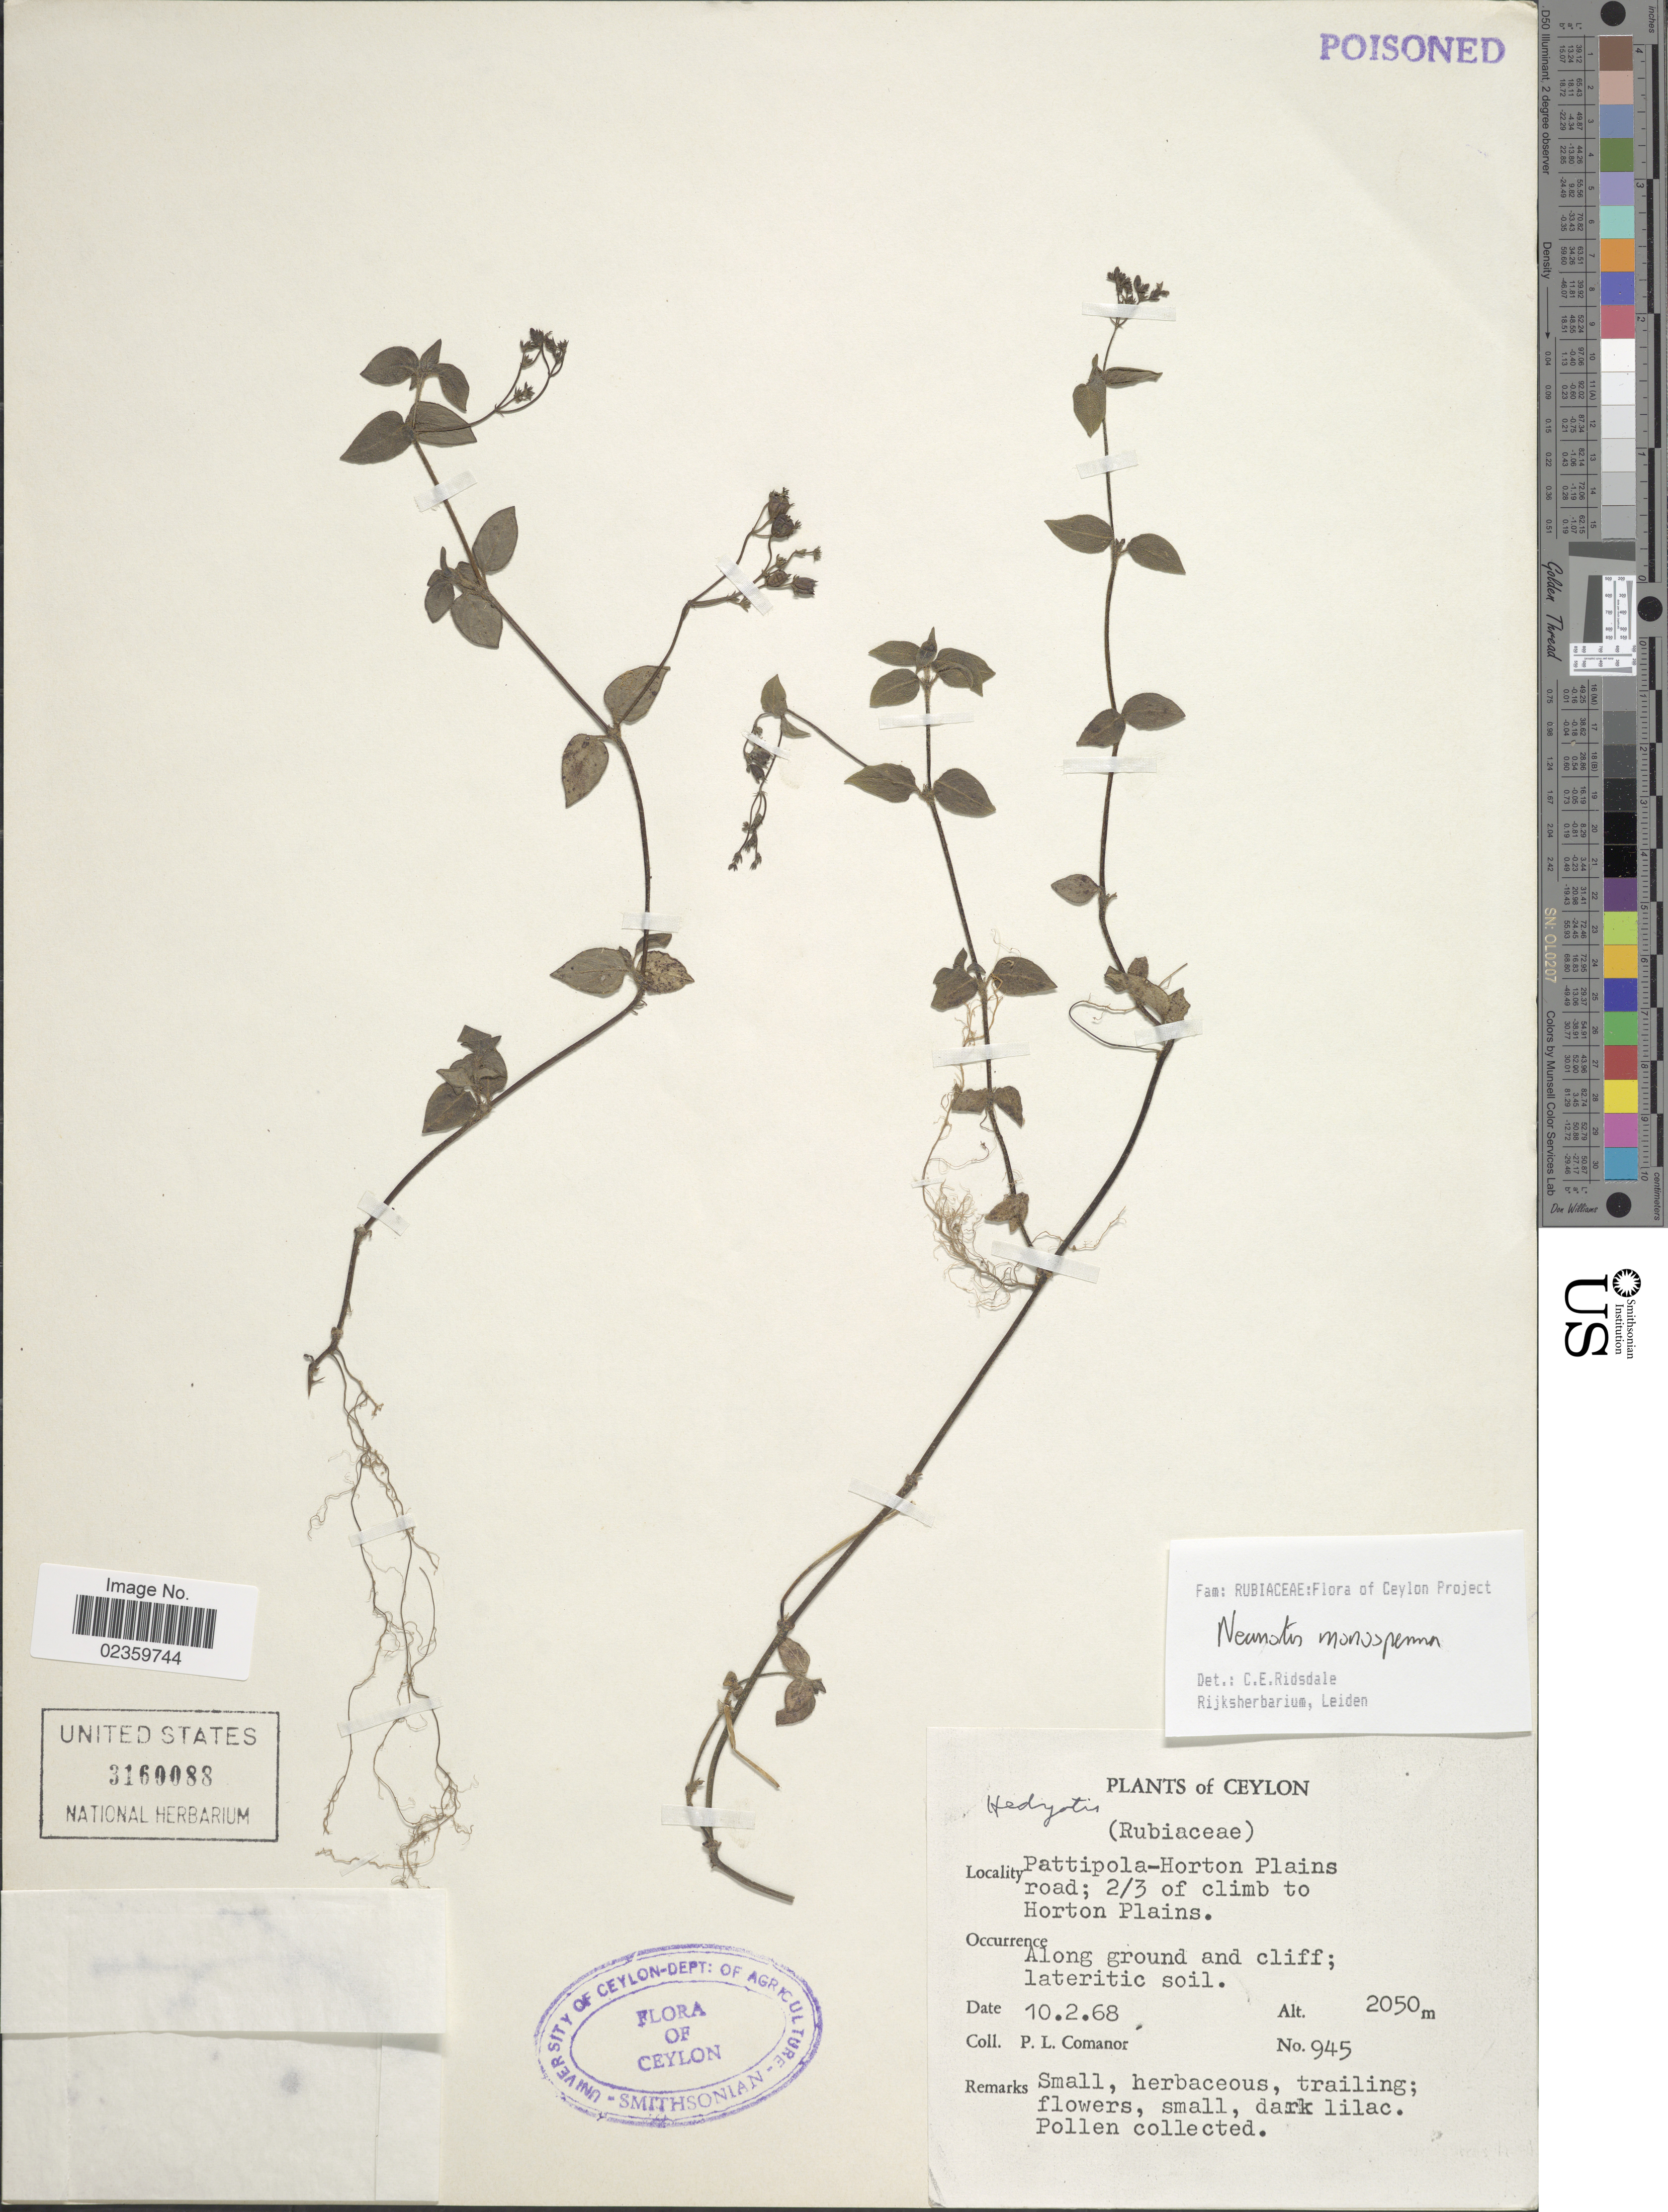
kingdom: Plantae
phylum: Tracheophyta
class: Magnoliopsida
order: Gentianales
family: Rubiaceae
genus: Neanotis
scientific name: Neanotis monosperma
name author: (Wight & Arn.) W.H. Lewis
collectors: P. Comanor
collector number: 945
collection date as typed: Transcribed d/m/y: 10/2/68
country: Sri Lanka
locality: Ceylon, Pattipola-Horton Plains road; 2/3 of climb to Horton Plains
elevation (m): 2050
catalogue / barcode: US 3160088